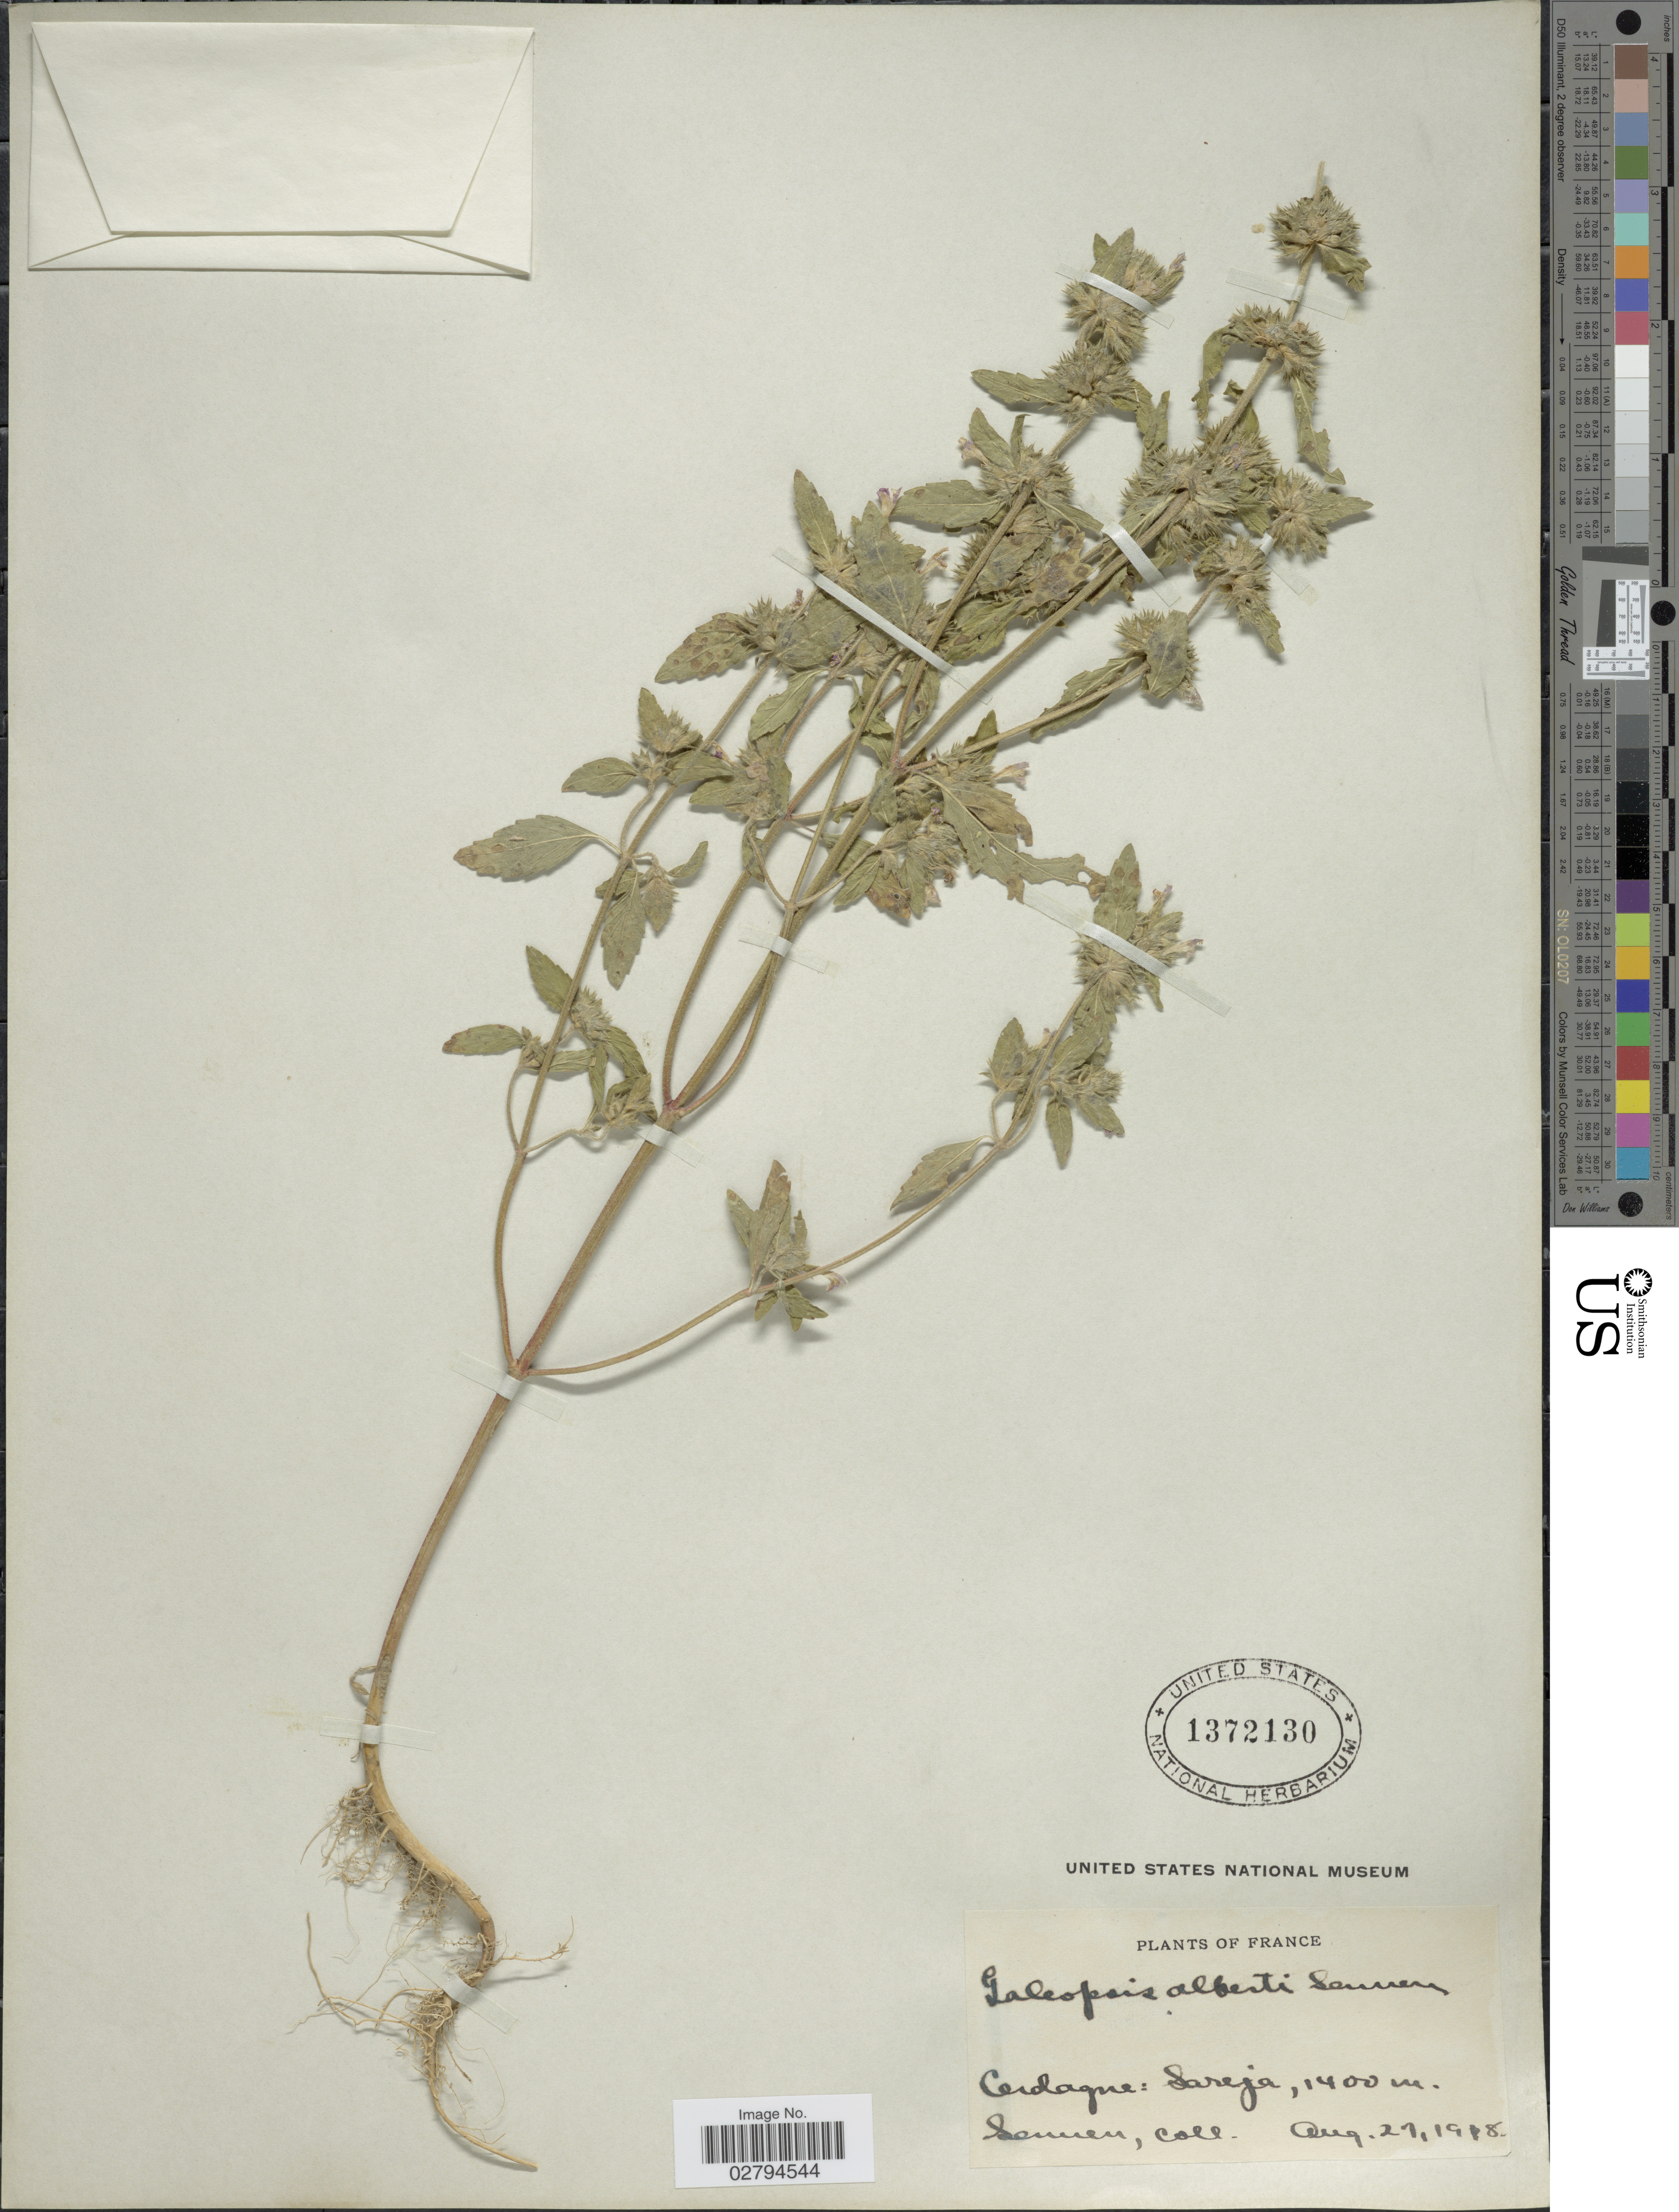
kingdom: Plantae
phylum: Tracheophyta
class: Magnoliopsida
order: Lamiales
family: Lamiaceae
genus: Galeopsis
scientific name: Galeopsis albertii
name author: Sennen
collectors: E. Sennen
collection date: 1918-08-27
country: Spain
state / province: Islas Baleares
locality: Cerdagne: Sareja.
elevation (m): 1400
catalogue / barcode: US 1372130